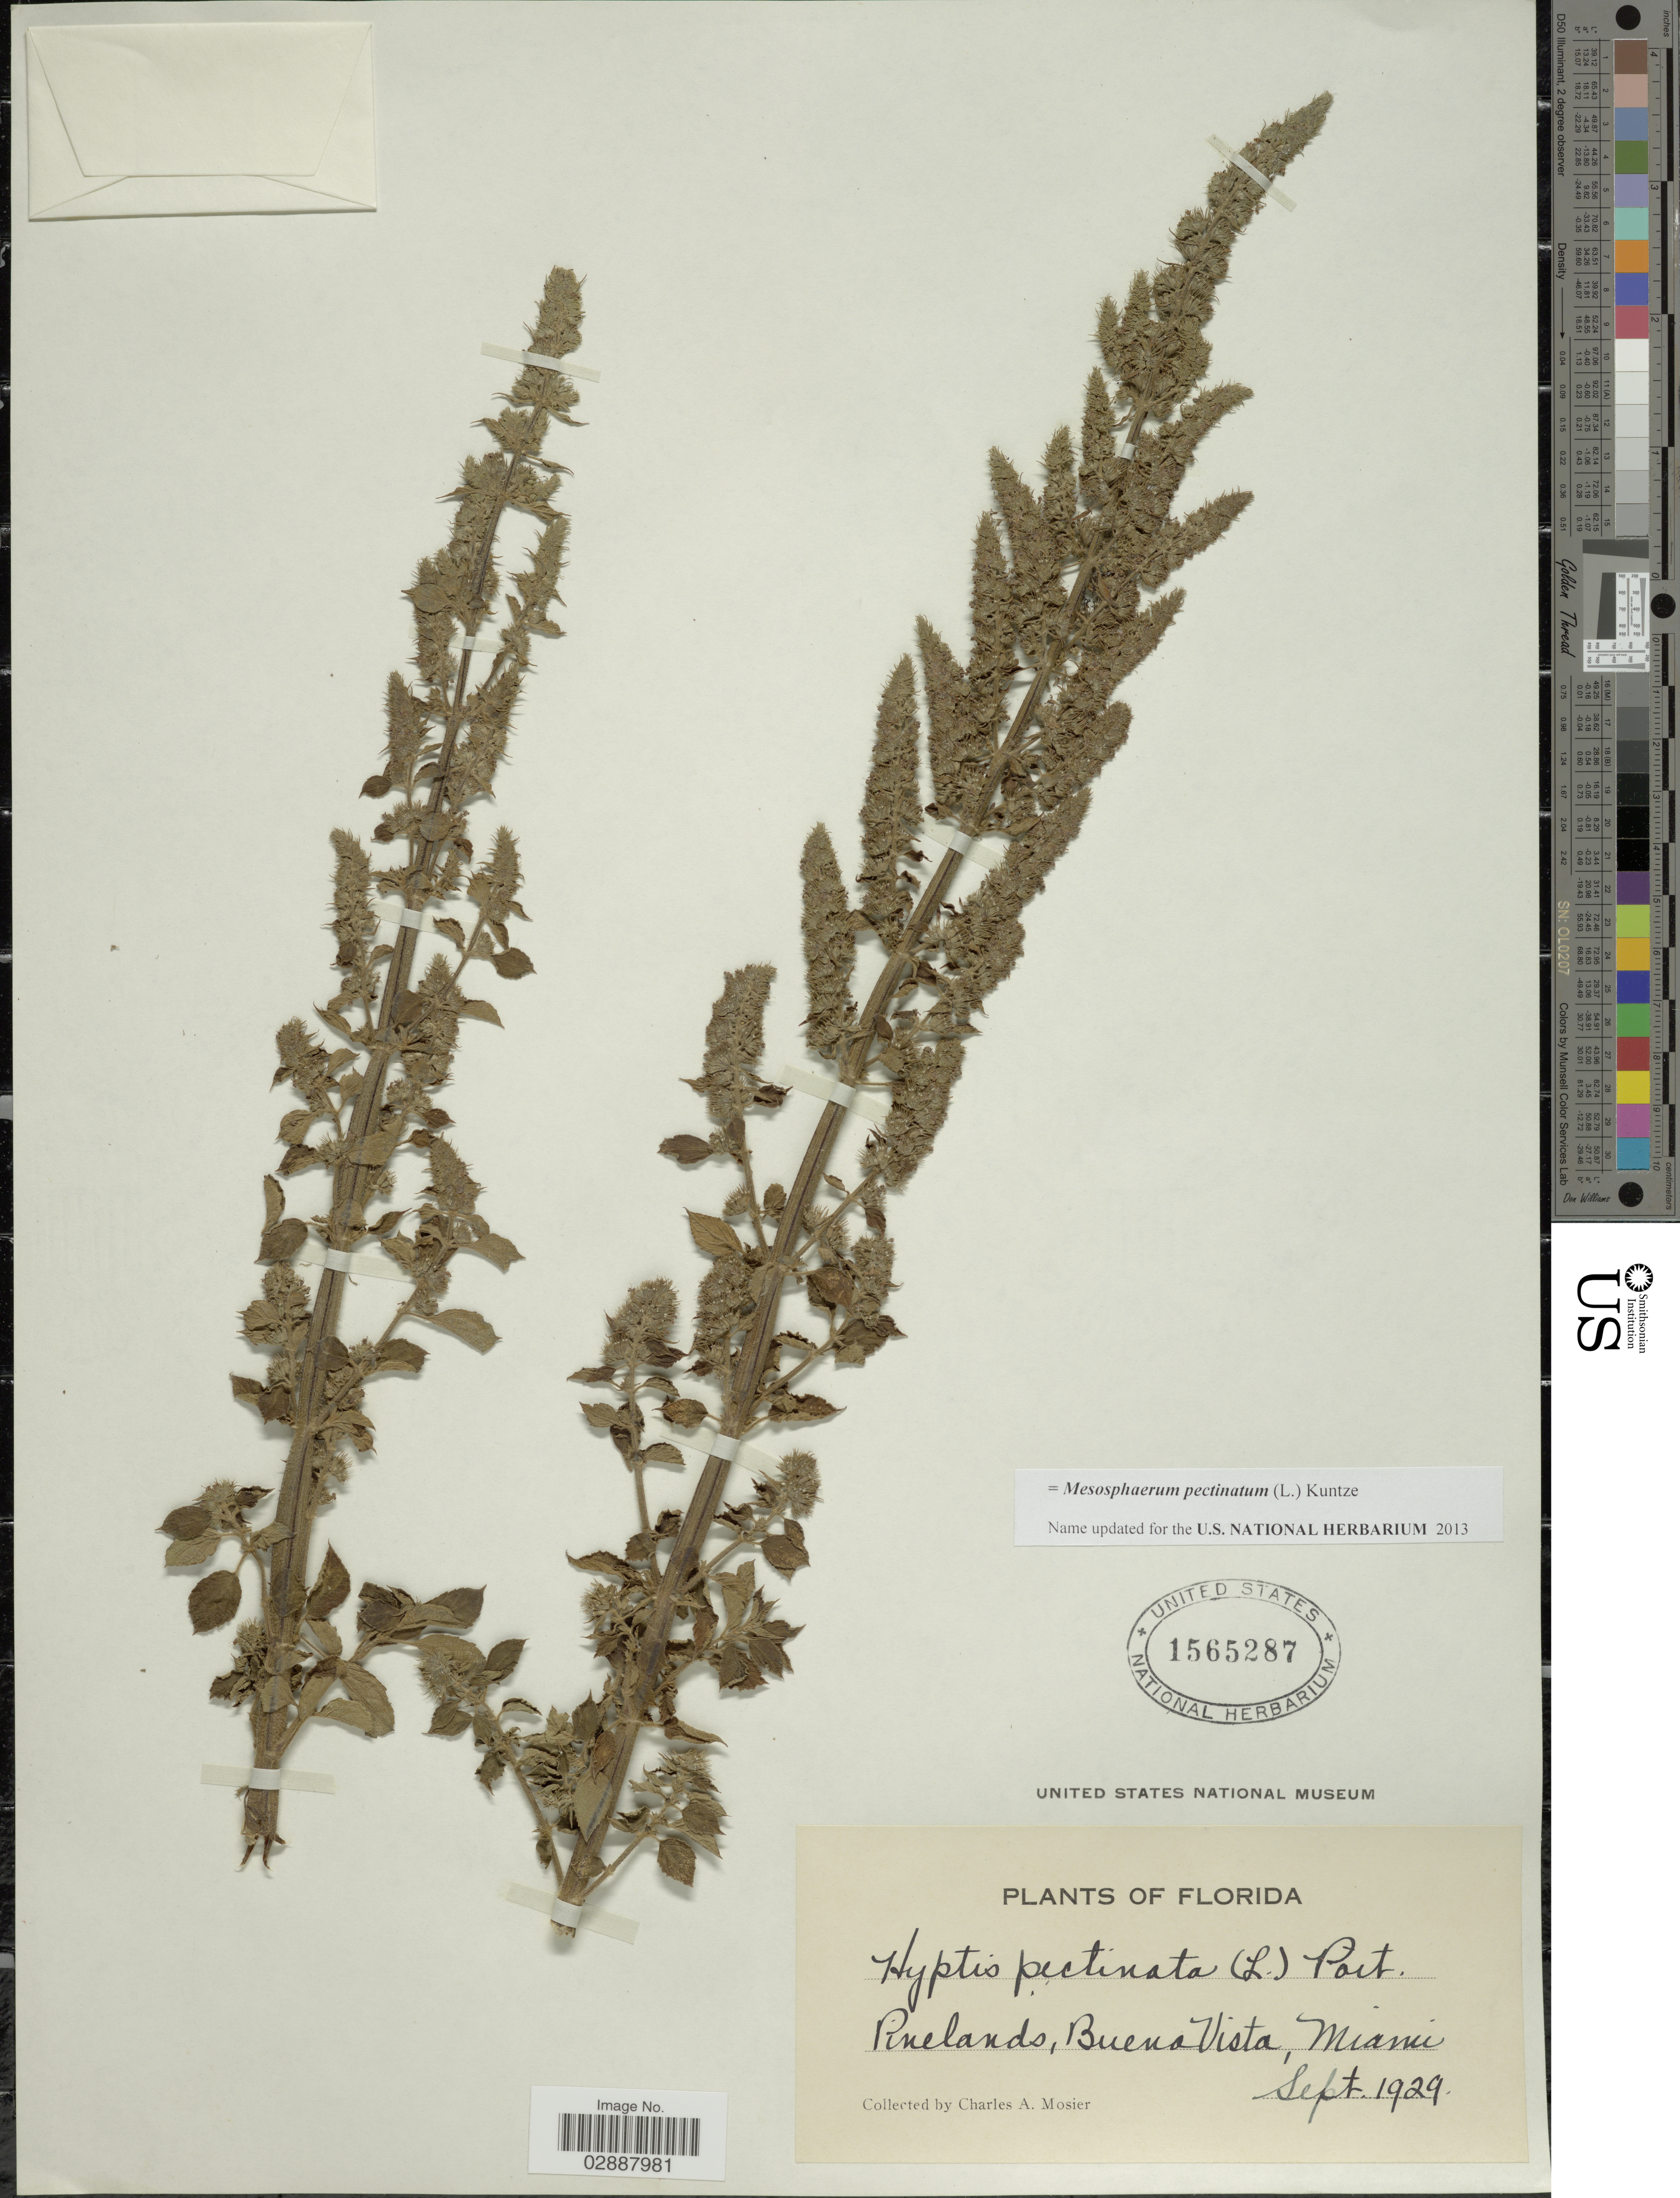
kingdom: Plantae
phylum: Tracheophyta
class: Magnoliopsida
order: Lamiales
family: Lamiaceae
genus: Mesosphaerum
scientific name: Mesosphaerum pectinatum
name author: (L.) Kuntze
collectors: C. A. Mosier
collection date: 1929-09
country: United States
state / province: Florida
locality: Pinelands, Buena Vista, Miami.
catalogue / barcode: US 1565287